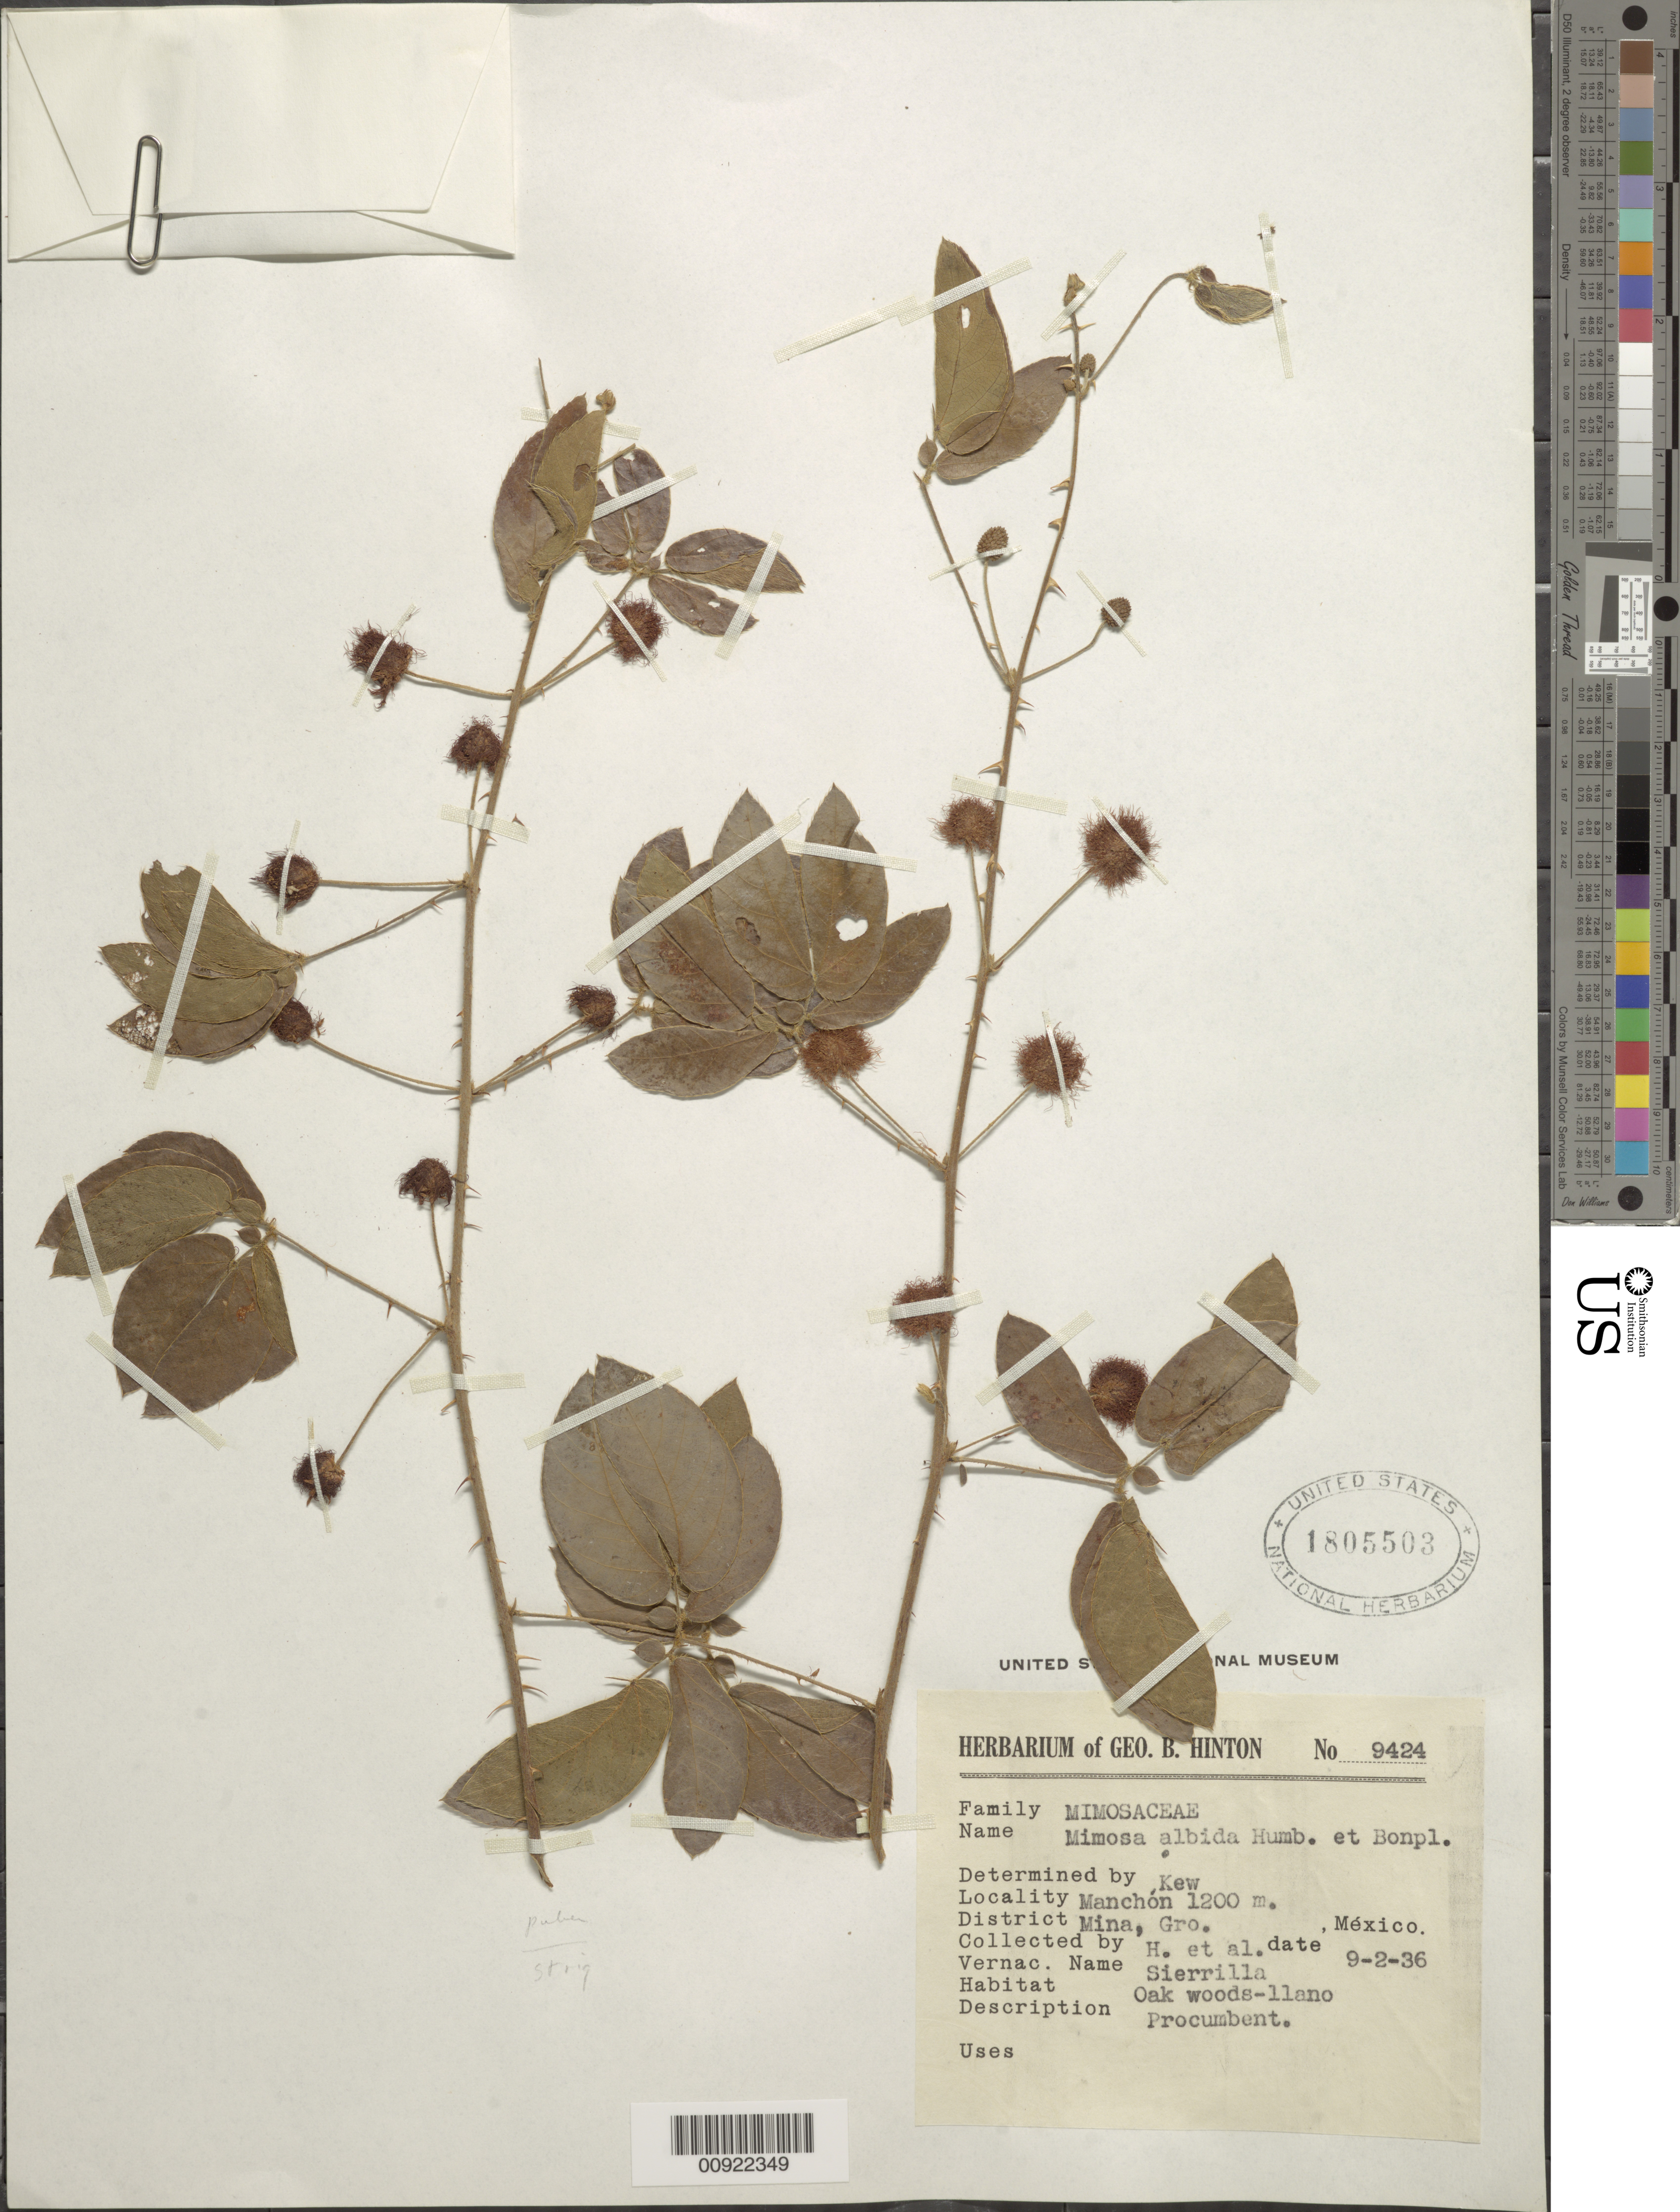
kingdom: Plantae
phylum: Tracheophyta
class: Magnoliopsida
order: Fabales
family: Fabaceae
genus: Mimosa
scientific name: Mimosa albida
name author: Humb. & Bonpl. ex Willd.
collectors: G. B. Hinton & et al.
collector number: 9424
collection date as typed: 02 Sep 1936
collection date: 1936-09-02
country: Mexico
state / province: Guerrero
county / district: Mina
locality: Manchón, District Mina, Guerrero.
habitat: Oak woods-llano.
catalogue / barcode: US 1805503